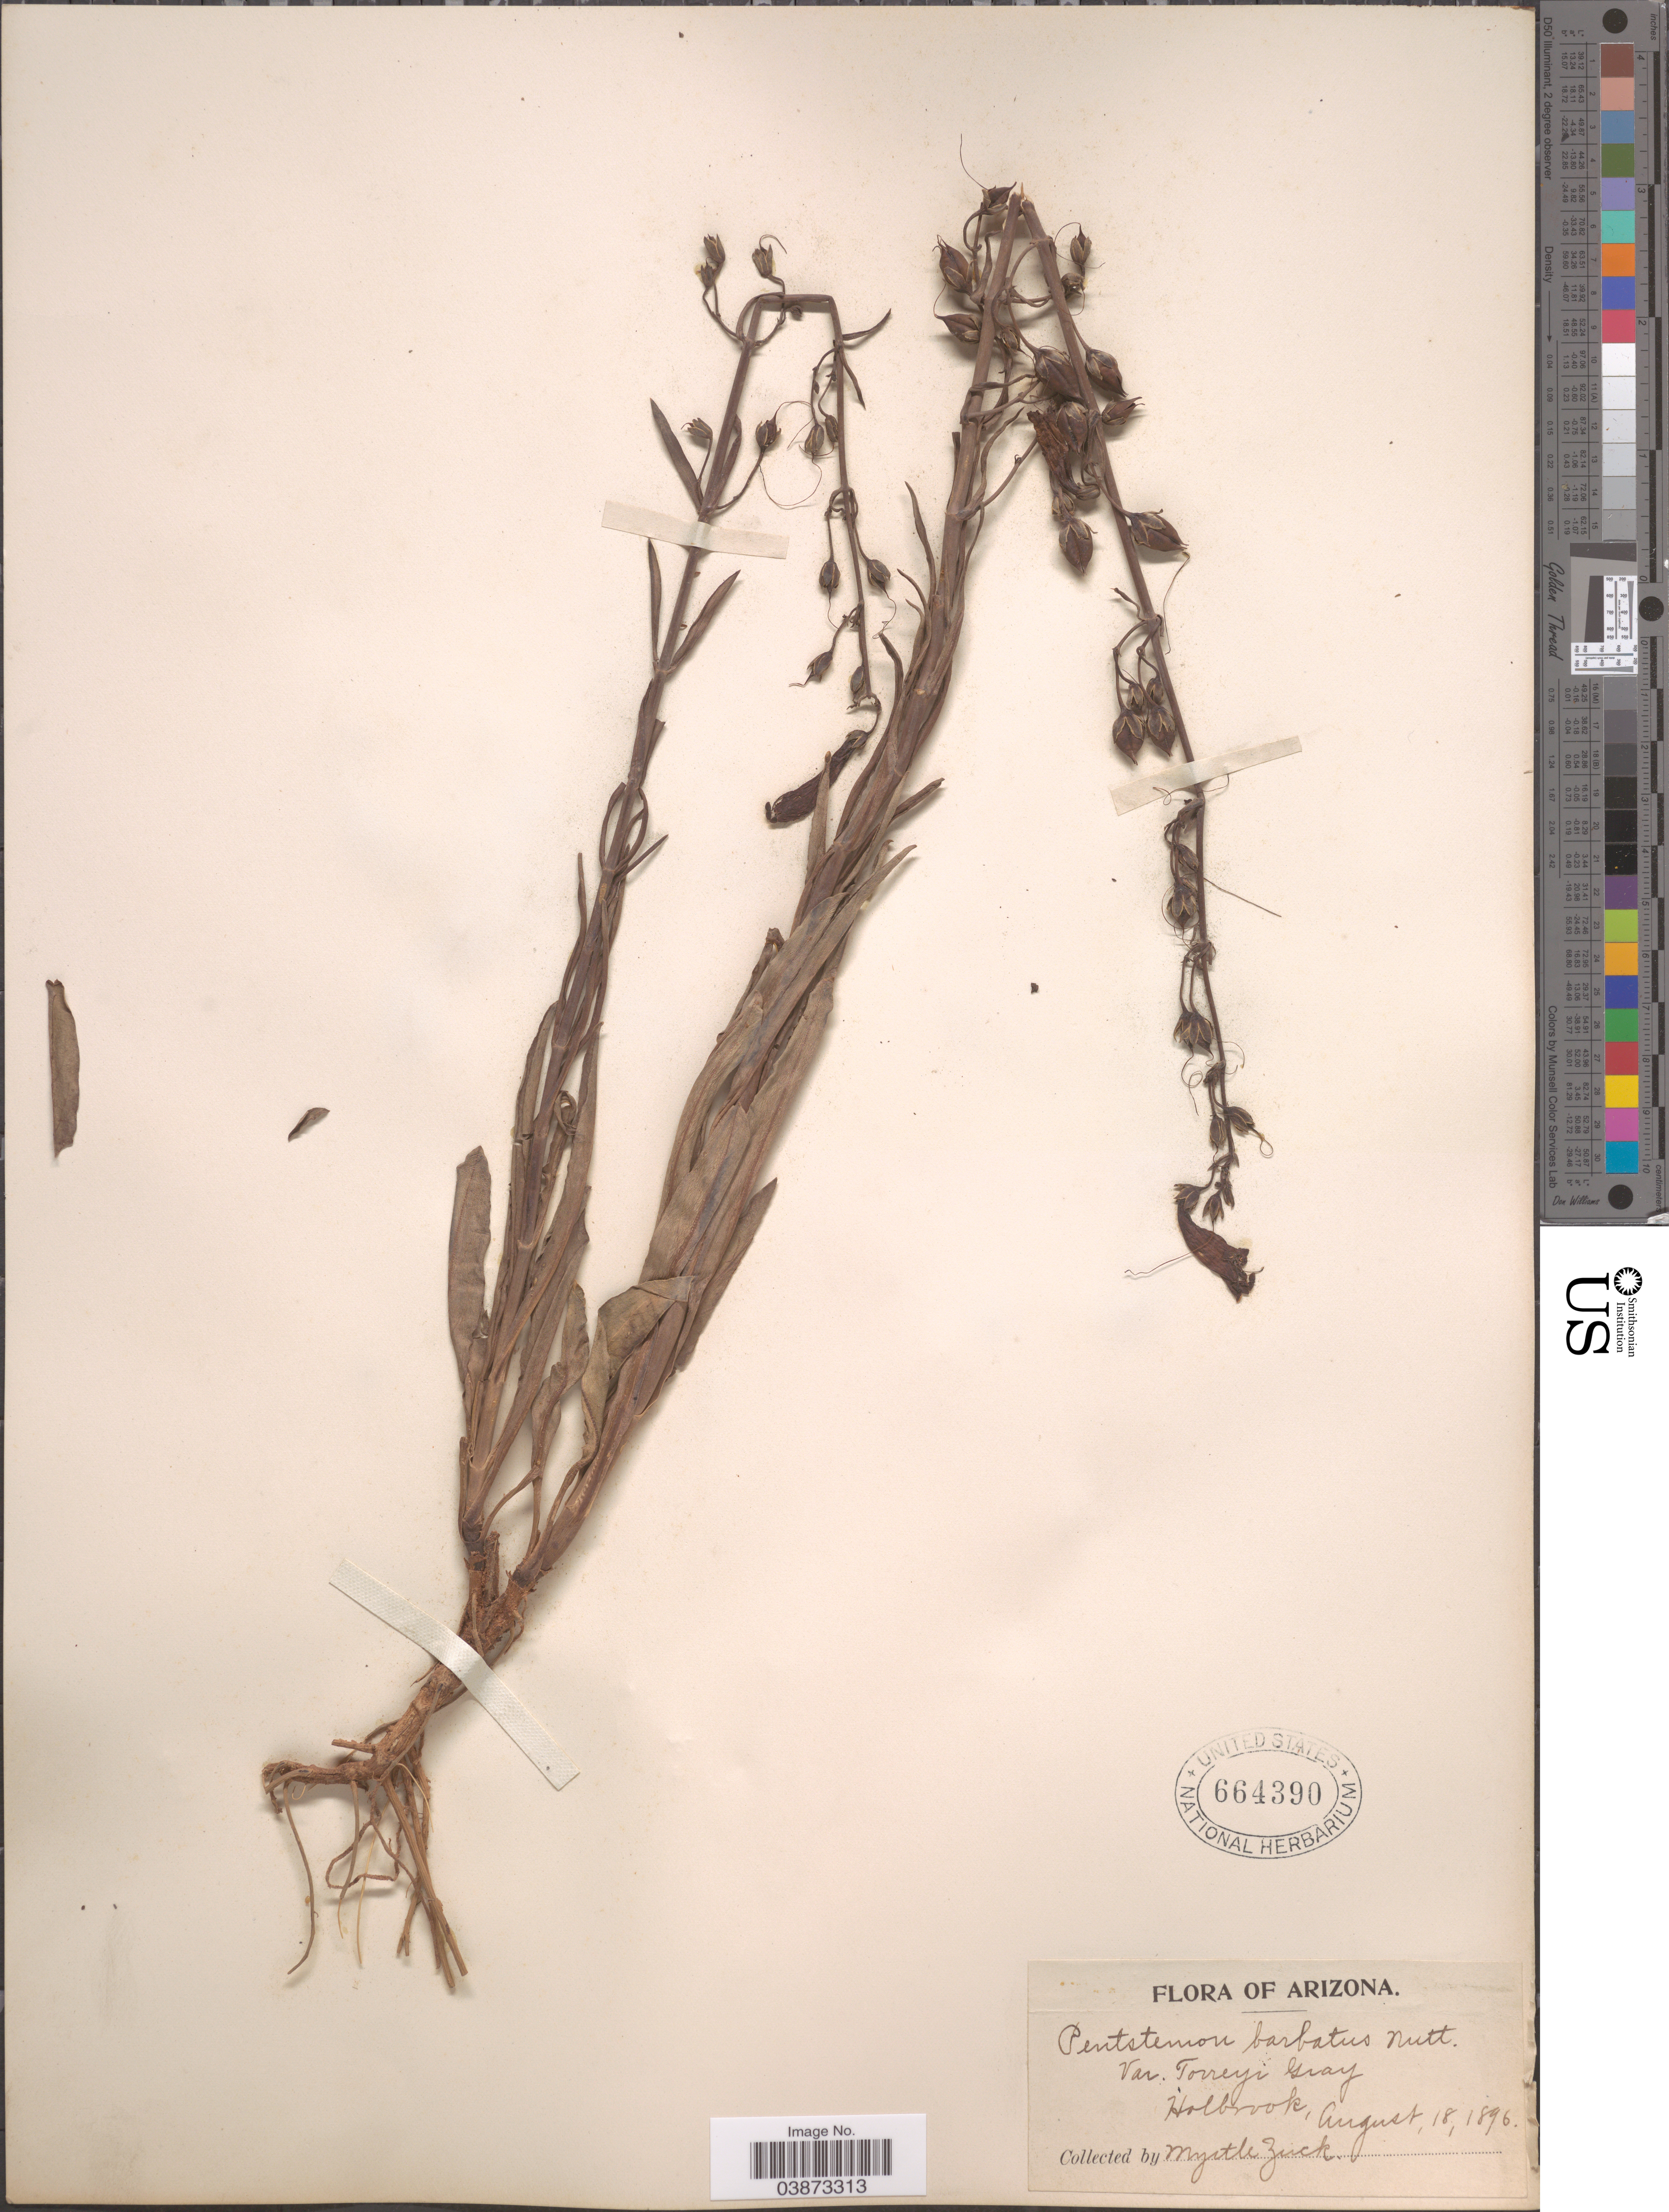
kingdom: Plantae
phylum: Tracheophyta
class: Magnoliopsida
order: Lamiales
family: Plantaginaceae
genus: Penstemon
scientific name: Penstemon barbatus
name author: (Cav.) Roth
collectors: M. Zuck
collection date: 1896-08-18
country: United States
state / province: Arizona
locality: Holbrook.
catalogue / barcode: US 664390